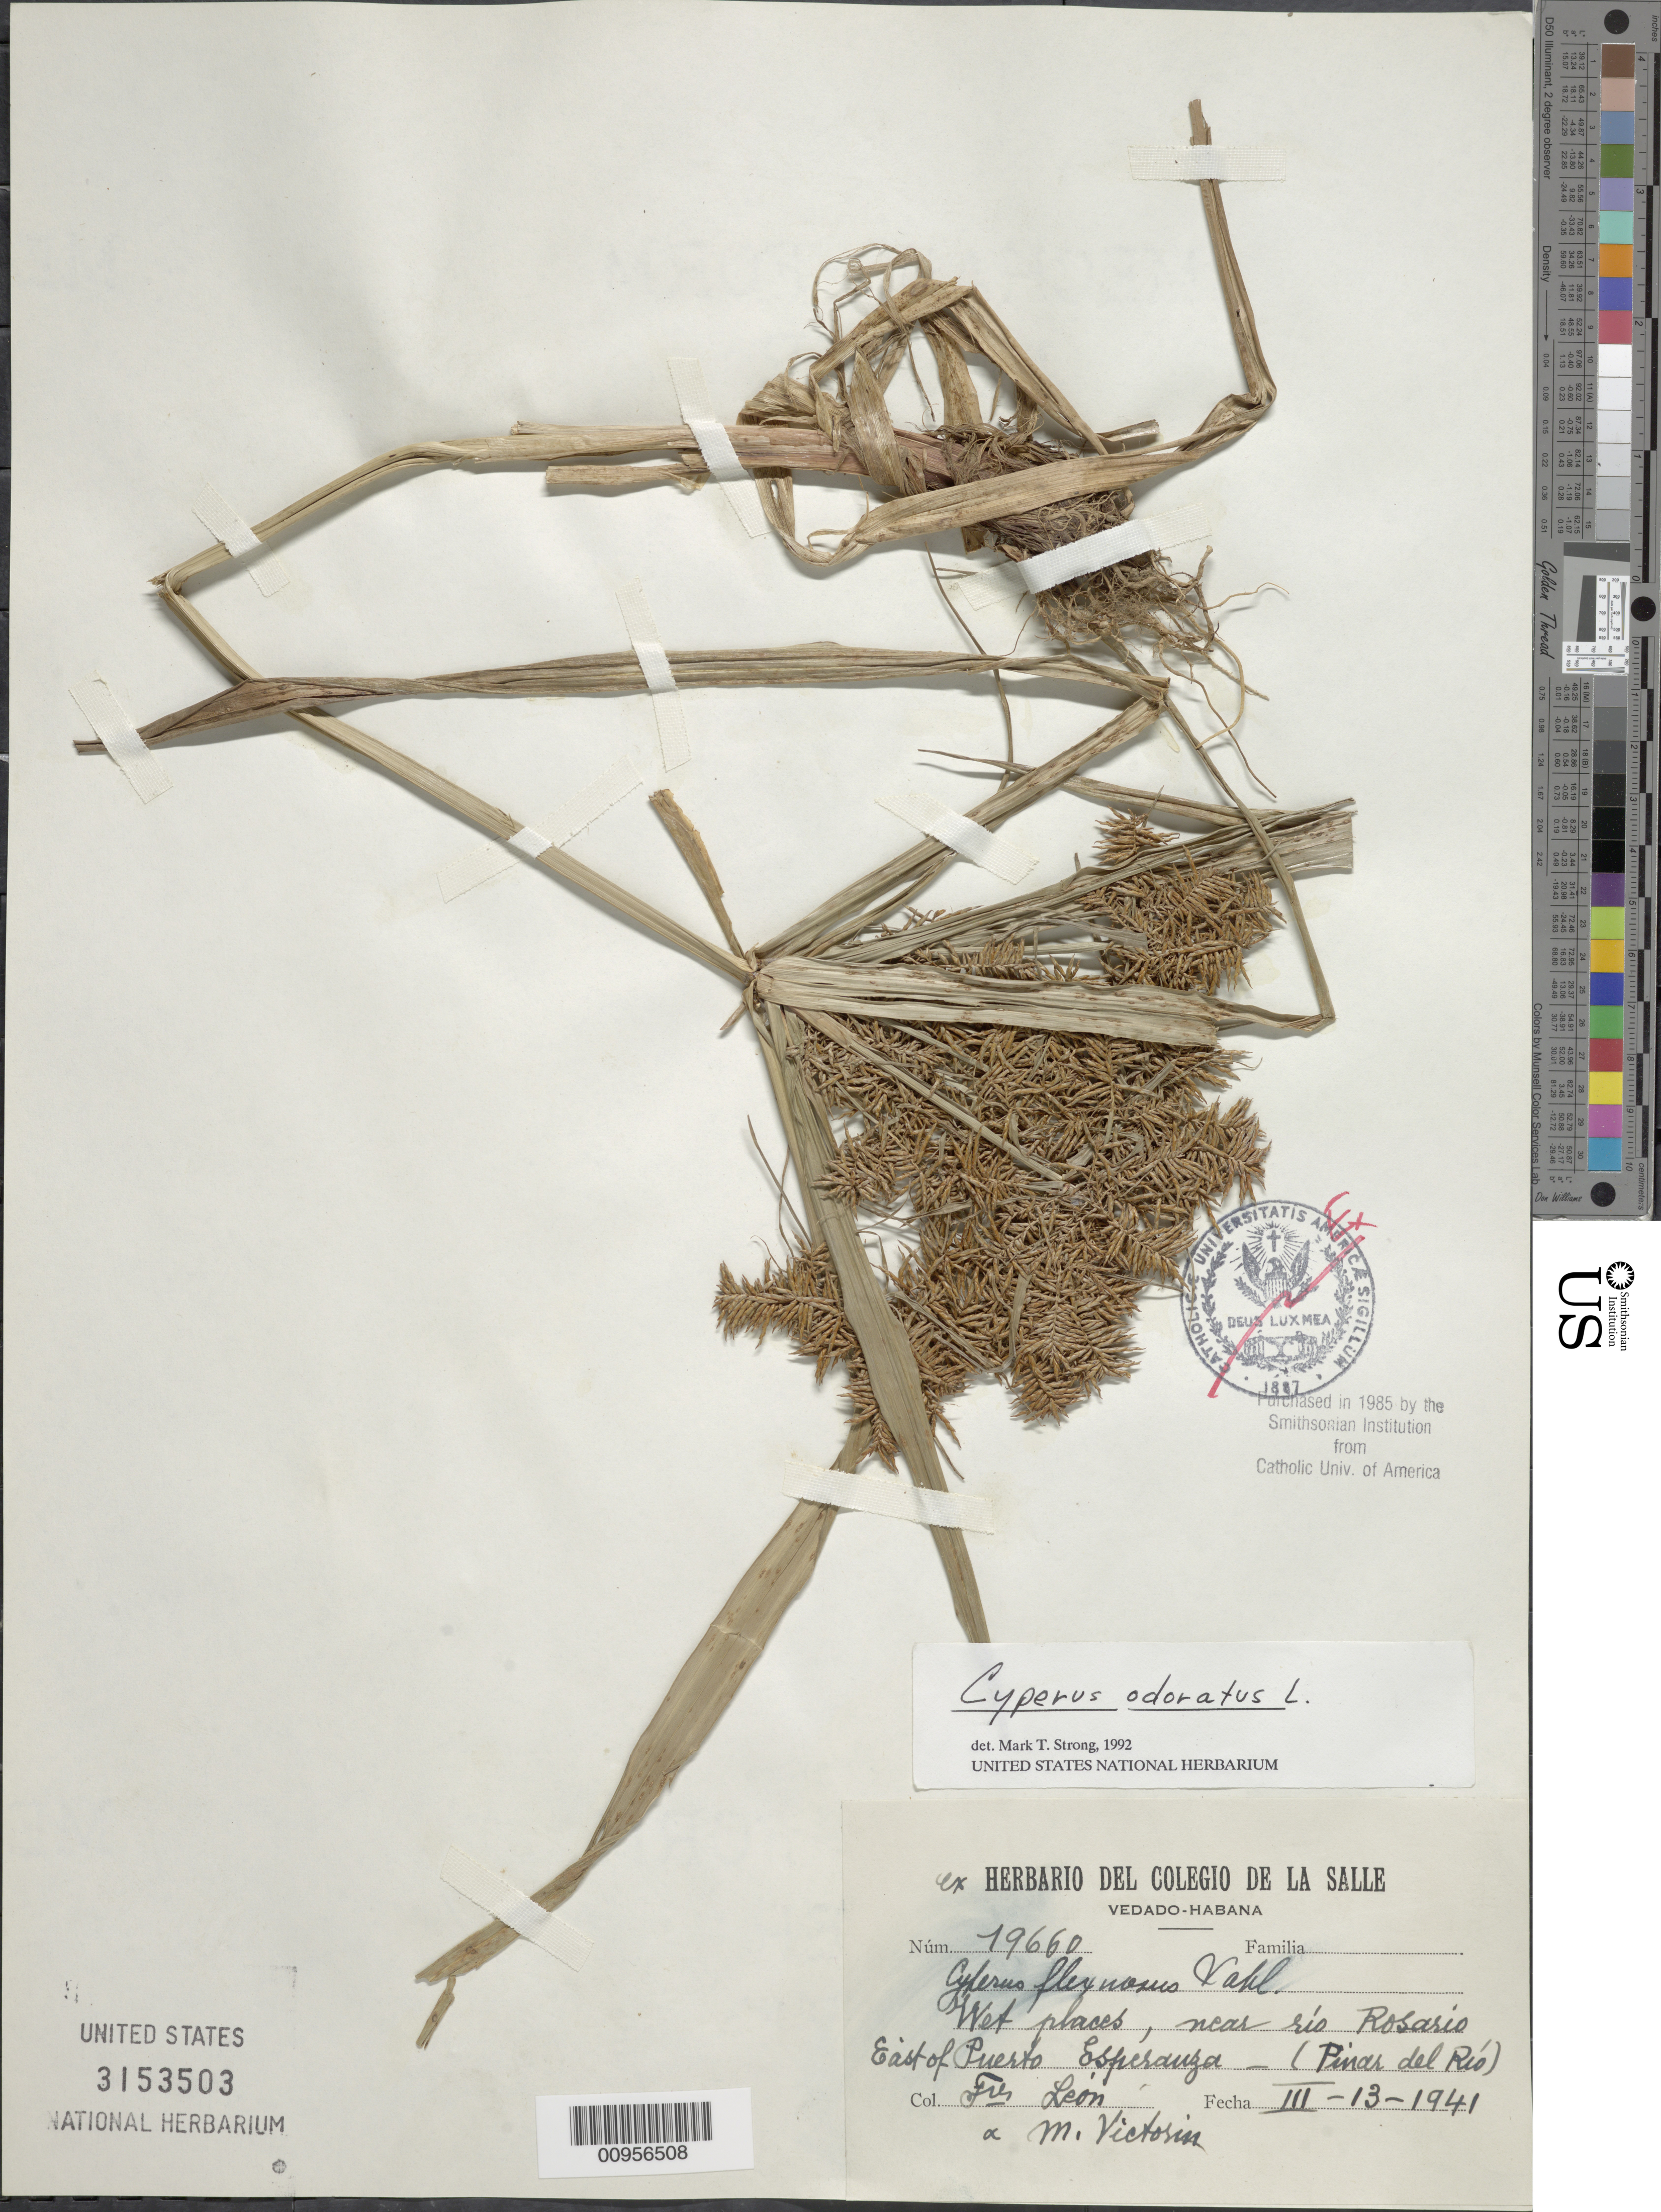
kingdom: Plantae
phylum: Tracheophyta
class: Liliopsida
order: Poales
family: Cyperaceae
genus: Cyperus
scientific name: Cyperus odoratus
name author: L.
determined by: Strong, M. T., (US), Smithsonian Institution - National Museum of Natural History (UNITED STATES)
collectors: Bro. León & F. Victorin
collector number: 19660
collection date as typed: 13 Mar 1941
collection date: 1941-03-13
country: Cuba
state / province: Pinar del Rio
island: Cuba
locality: Near Río Rosario, E of Puerto Esperanza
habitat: Wet places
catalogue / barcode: US 3153503